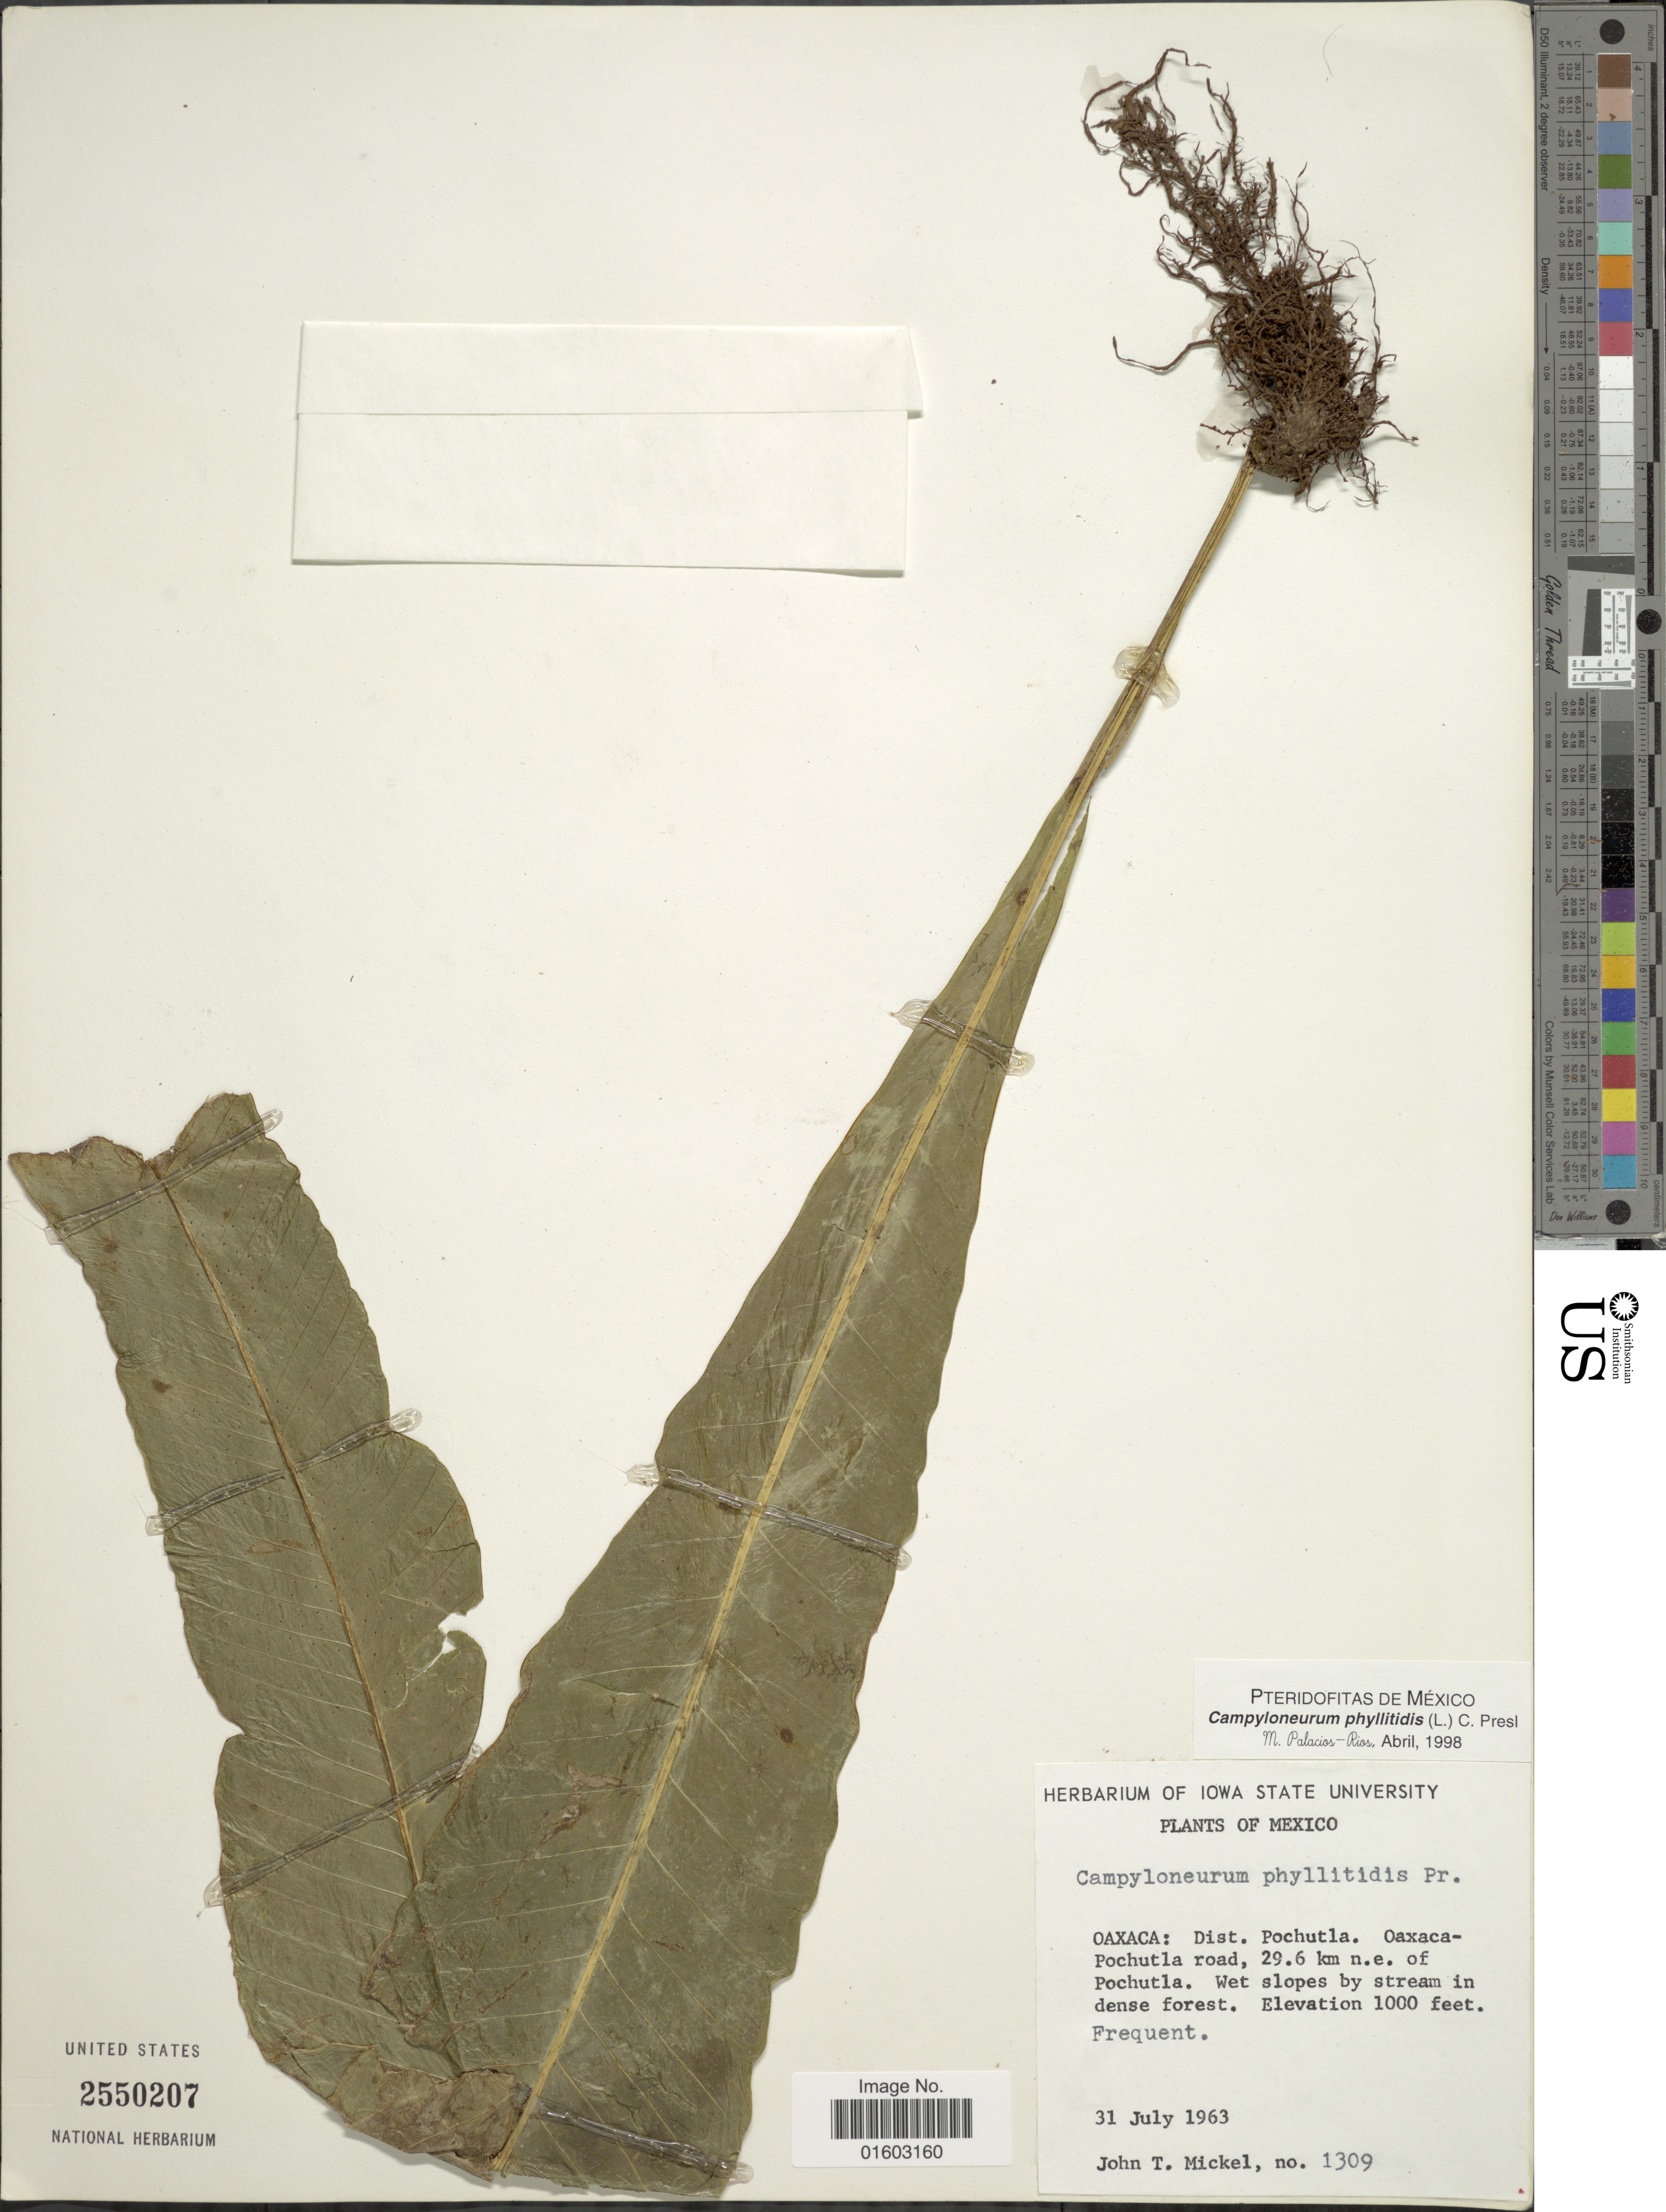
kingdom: Plantae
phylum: Tracheophyta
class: Polypodiopsida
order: Polypodiales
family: Polypodiaceae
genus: Campyloneurum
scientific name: Campyloneurum phyllitidis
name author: (L.) C. Presl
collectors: J. T. Mickel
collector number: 1309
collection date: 1963-07-31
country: Mexico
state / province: Oaxaca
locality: Dist. Ppochutla. Oaxaca-Pochutla road, 29.6 km n,e. of Pochutla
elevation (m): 305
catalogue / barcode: US 2550207